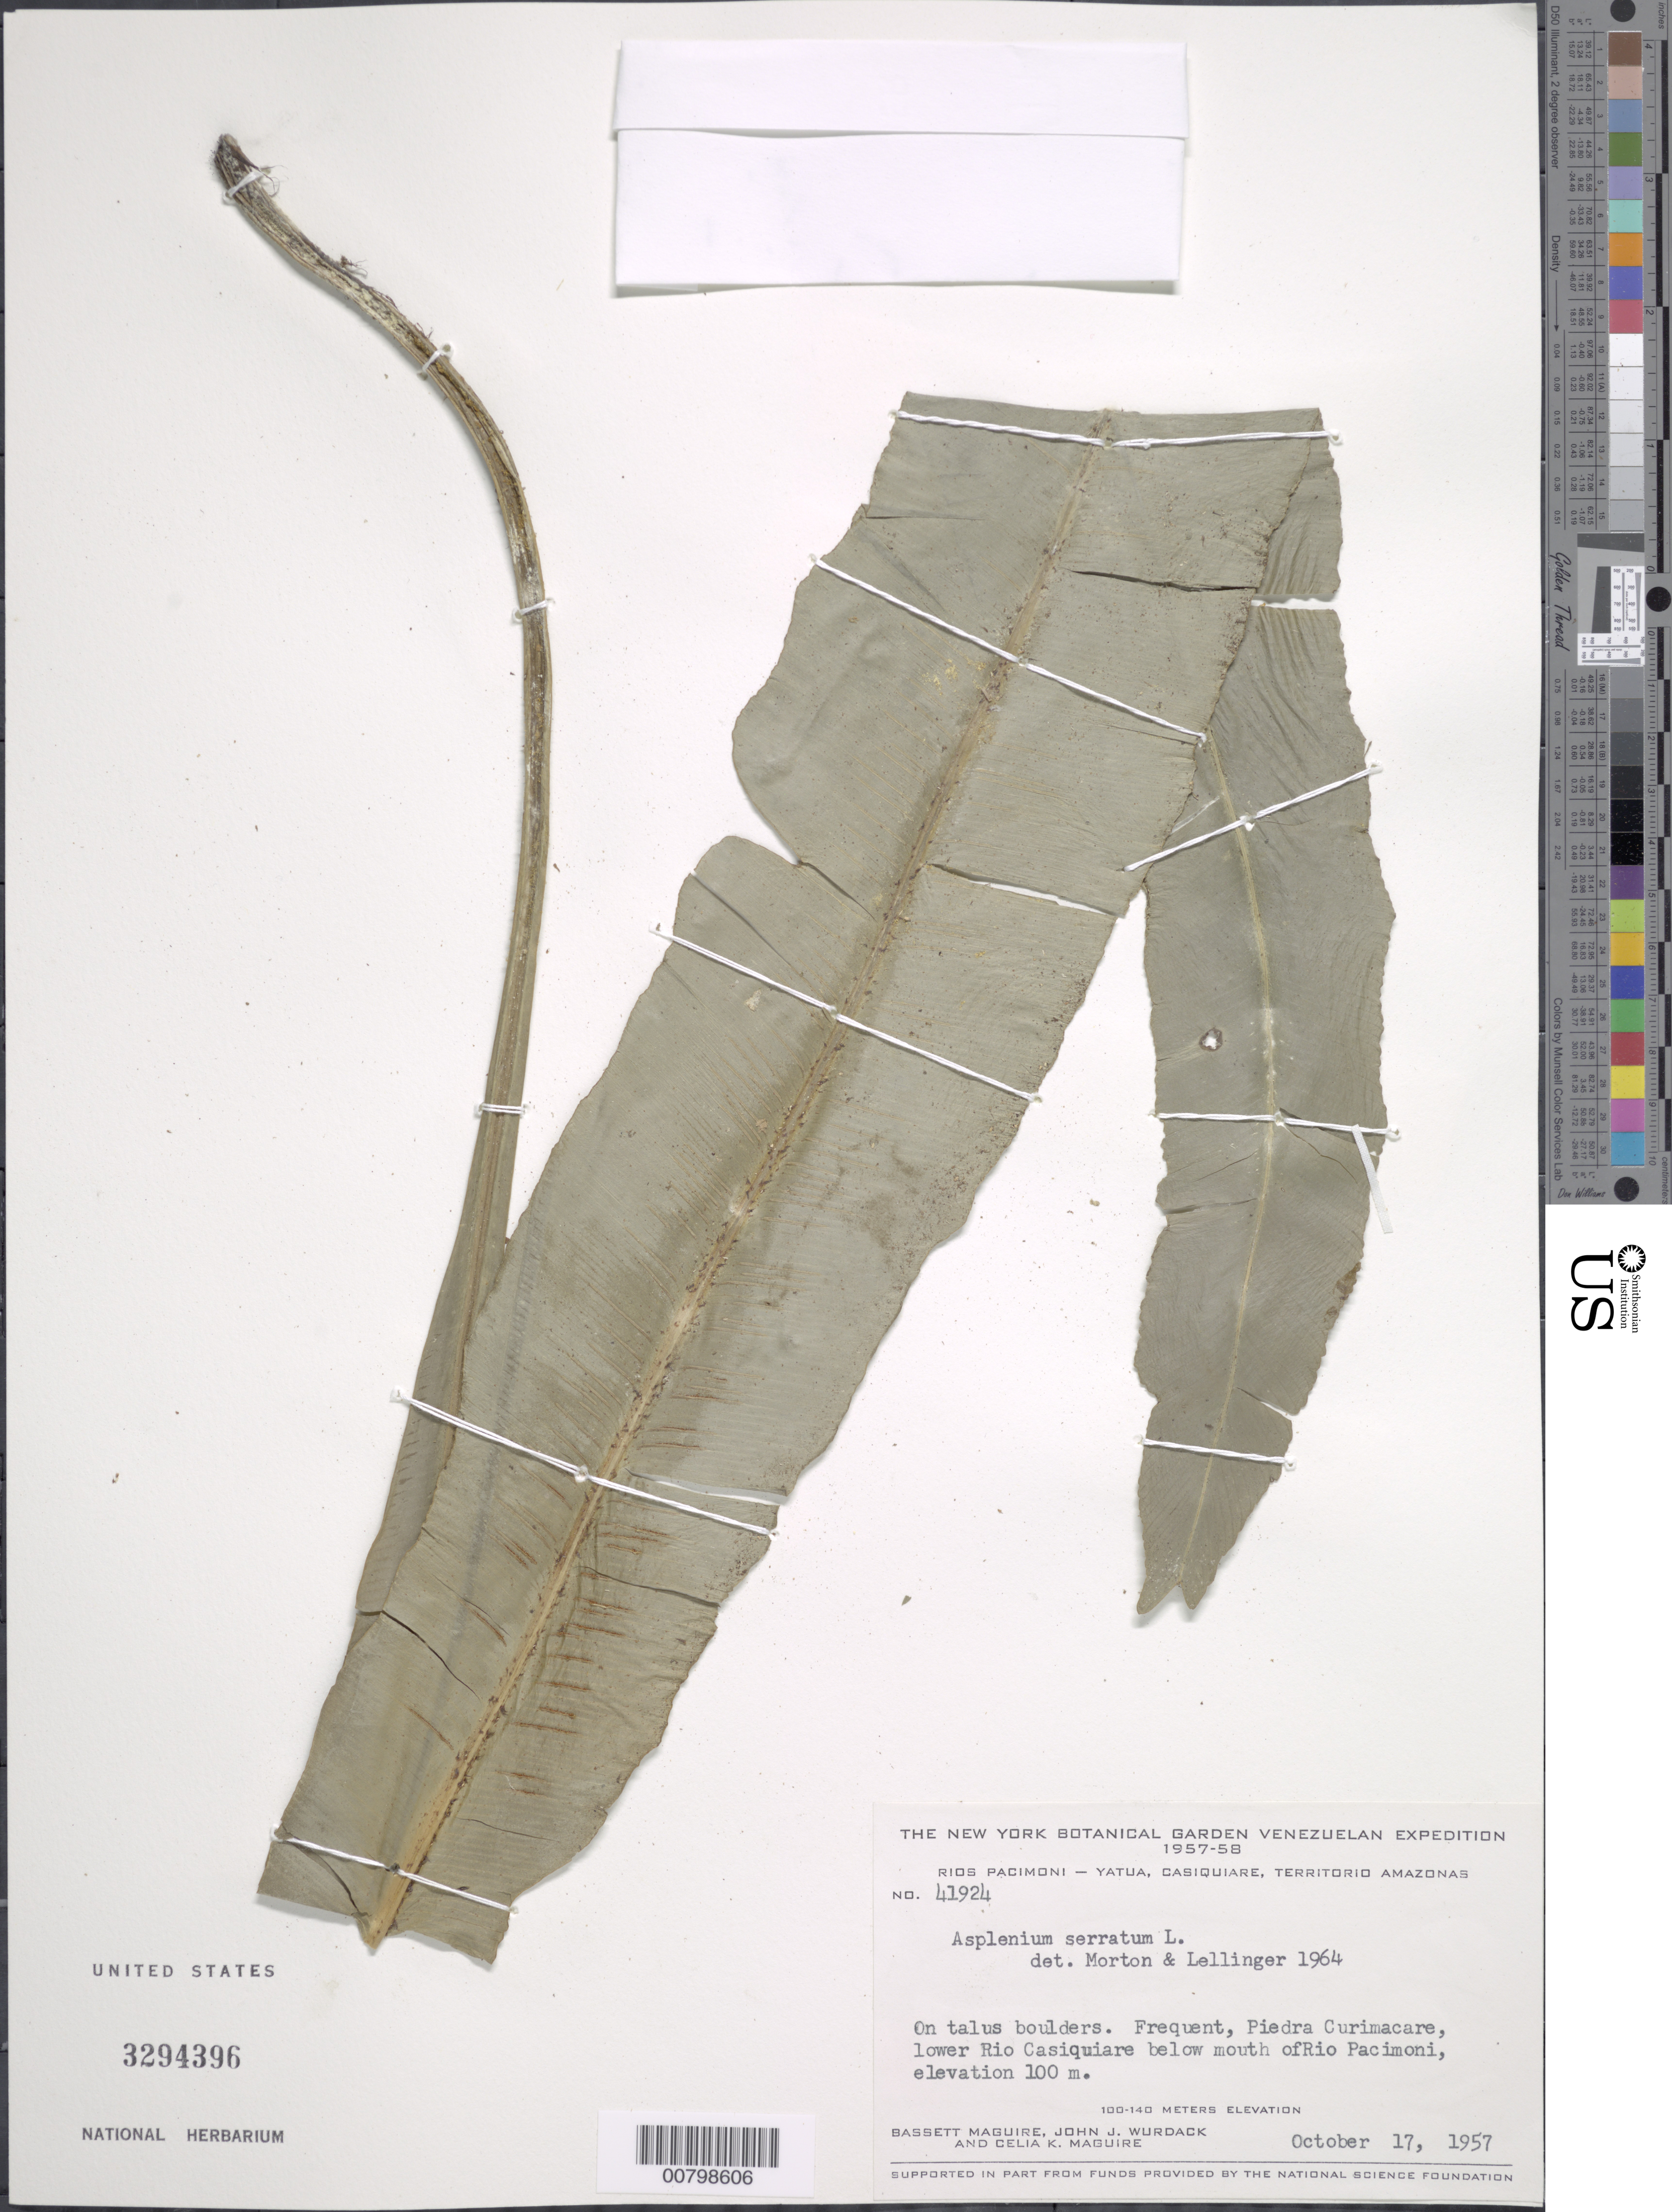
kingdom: Plantae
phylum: Tracheophyta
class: Polypodiopsida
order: Polypodiales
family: Aspleniaceae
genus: Asplenium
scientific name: Asplenium serratum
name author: L.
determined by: Morton, C. V.; Lellinger, D. B.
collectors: B. Maguire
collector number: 41924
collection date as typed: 17-Oct-57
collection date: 1957-10-17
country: Venezuela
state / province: Amazonas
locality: Piedra Curimacare, lower Río Casiquiare, below mouth of Río Pacimoni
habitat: Talus boulders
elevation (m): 100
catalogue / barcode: US 3294396